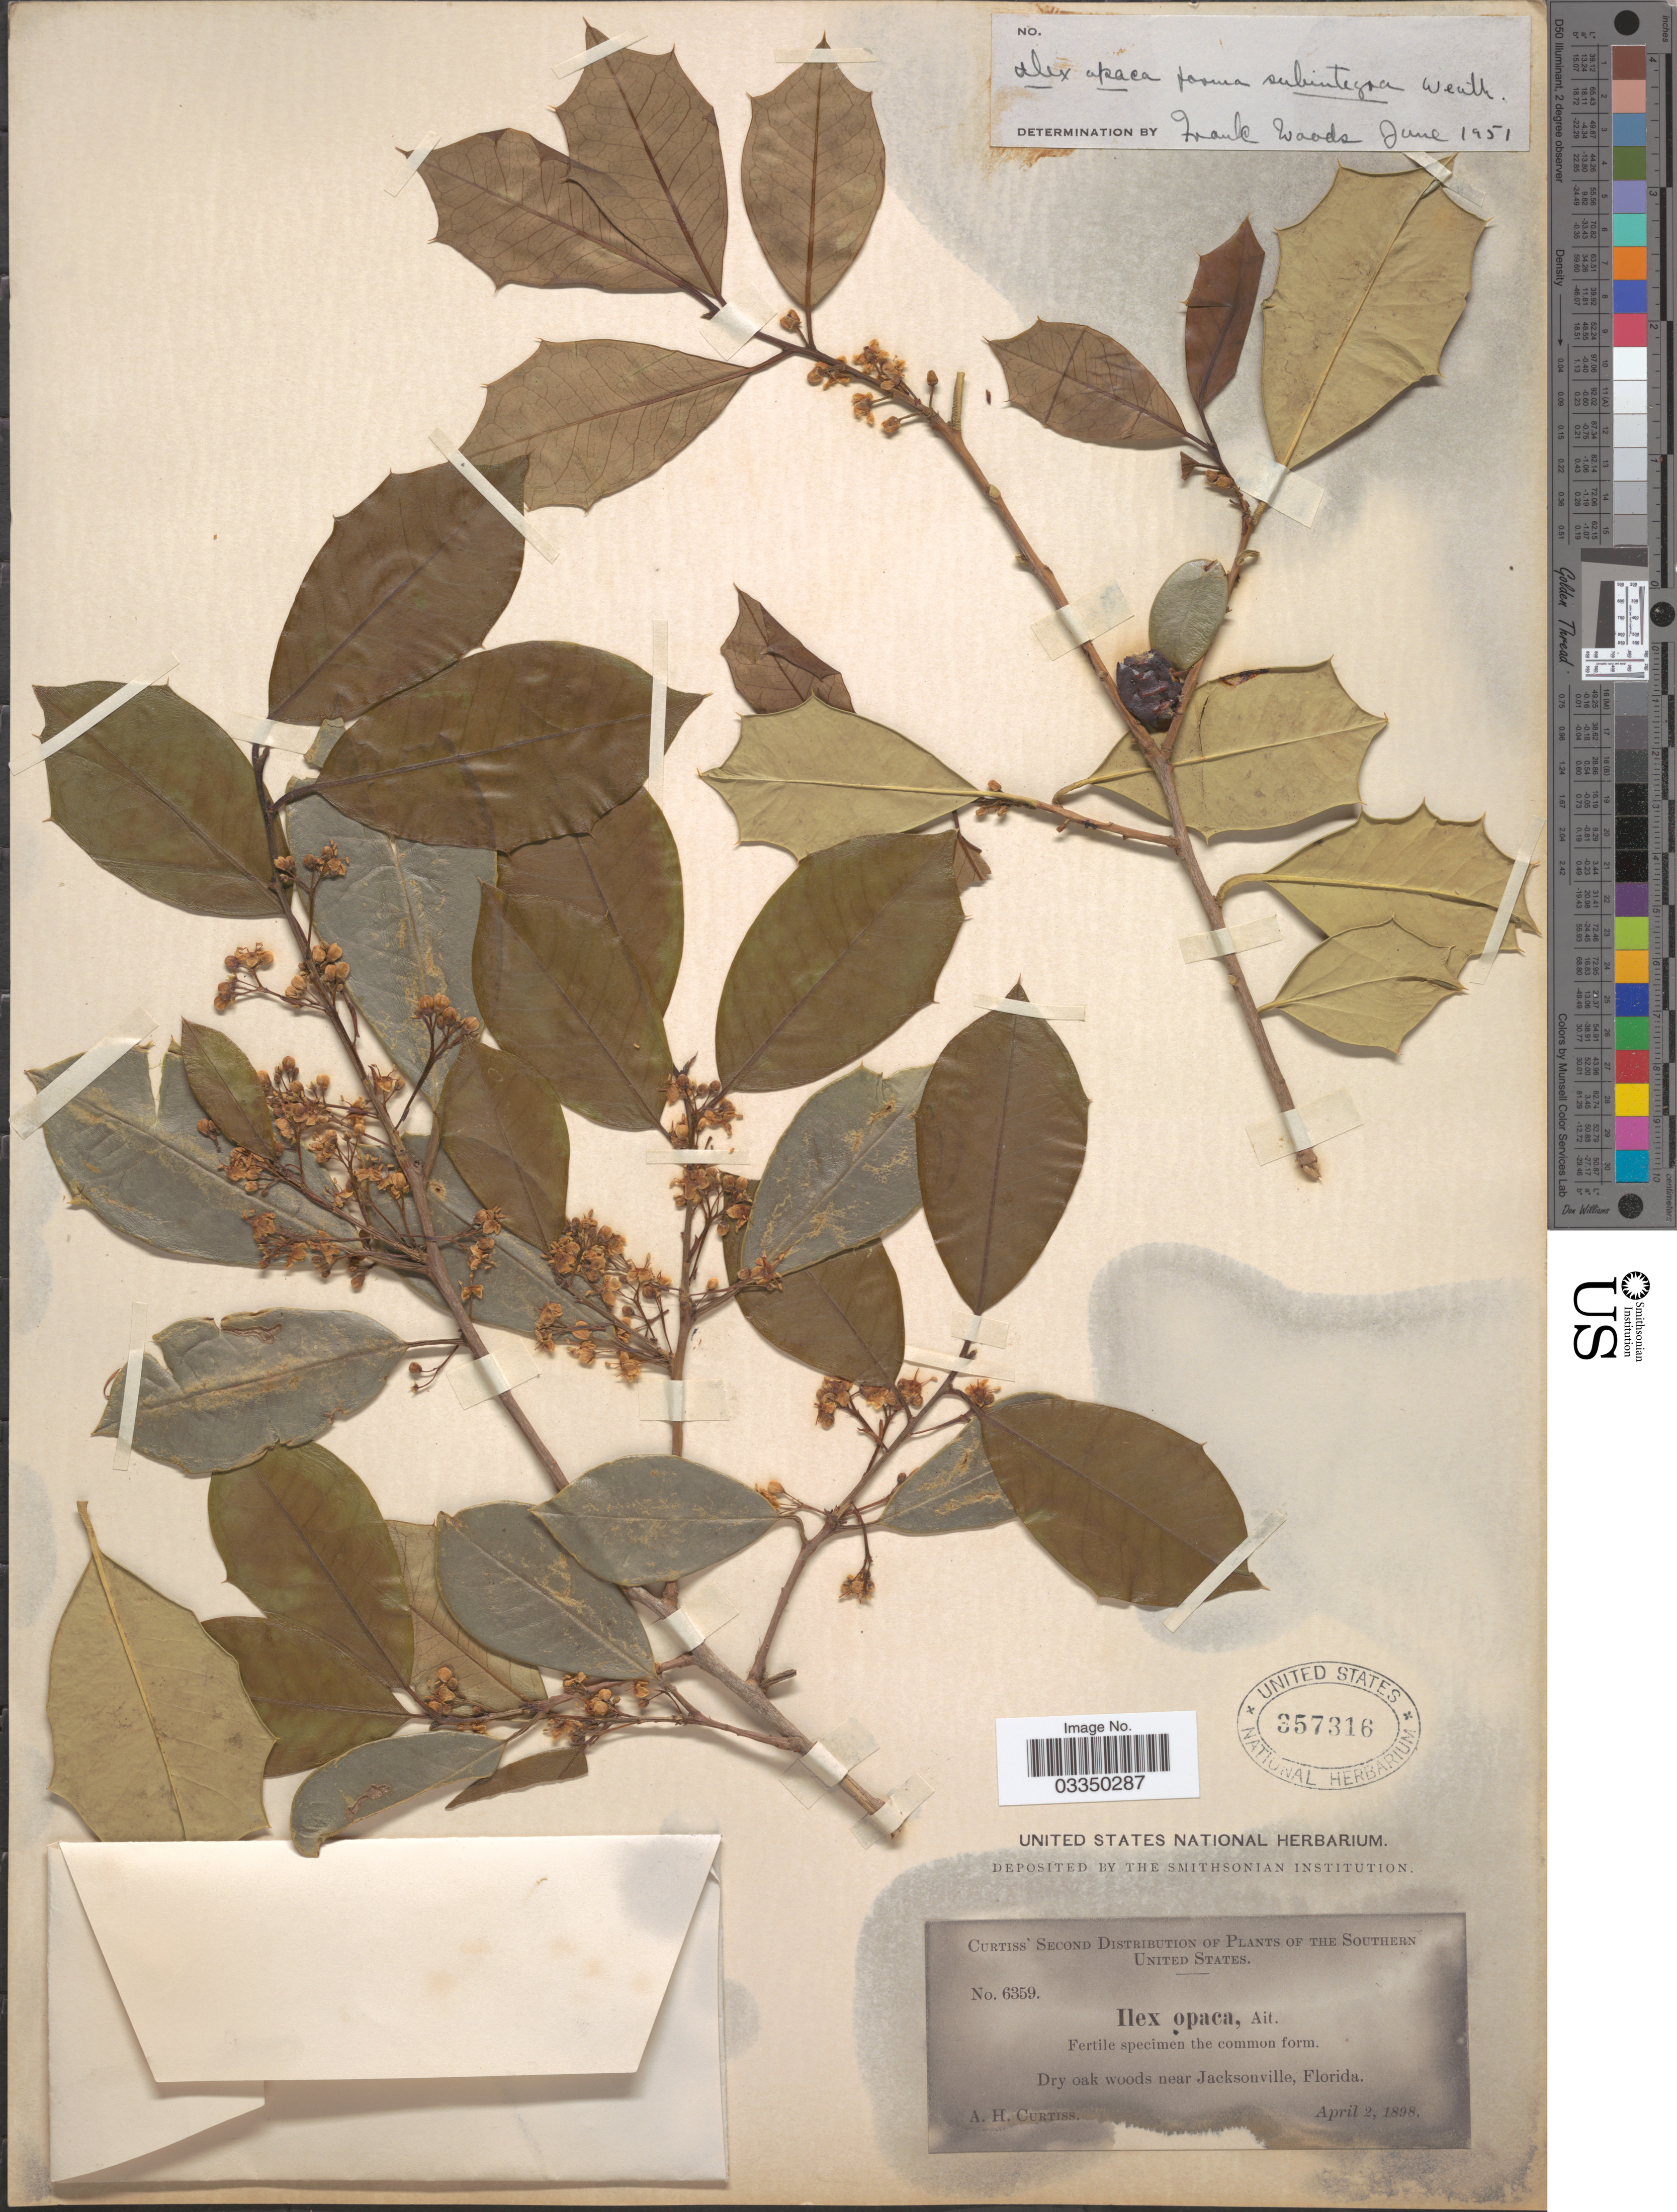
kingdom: Plantae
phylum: Tracheophyta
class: Magnoliopsida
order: Aquifoliales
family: Aquifoliaceae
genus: Ilex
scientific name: Ilex opaca f. subintegra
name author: Weath.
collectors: A. H. Curtiss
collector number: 6359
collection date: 1898-04-02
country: United States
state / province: Florida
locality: Southern United States. Dry oak woods near Jacksonville.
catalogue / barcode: US 357316